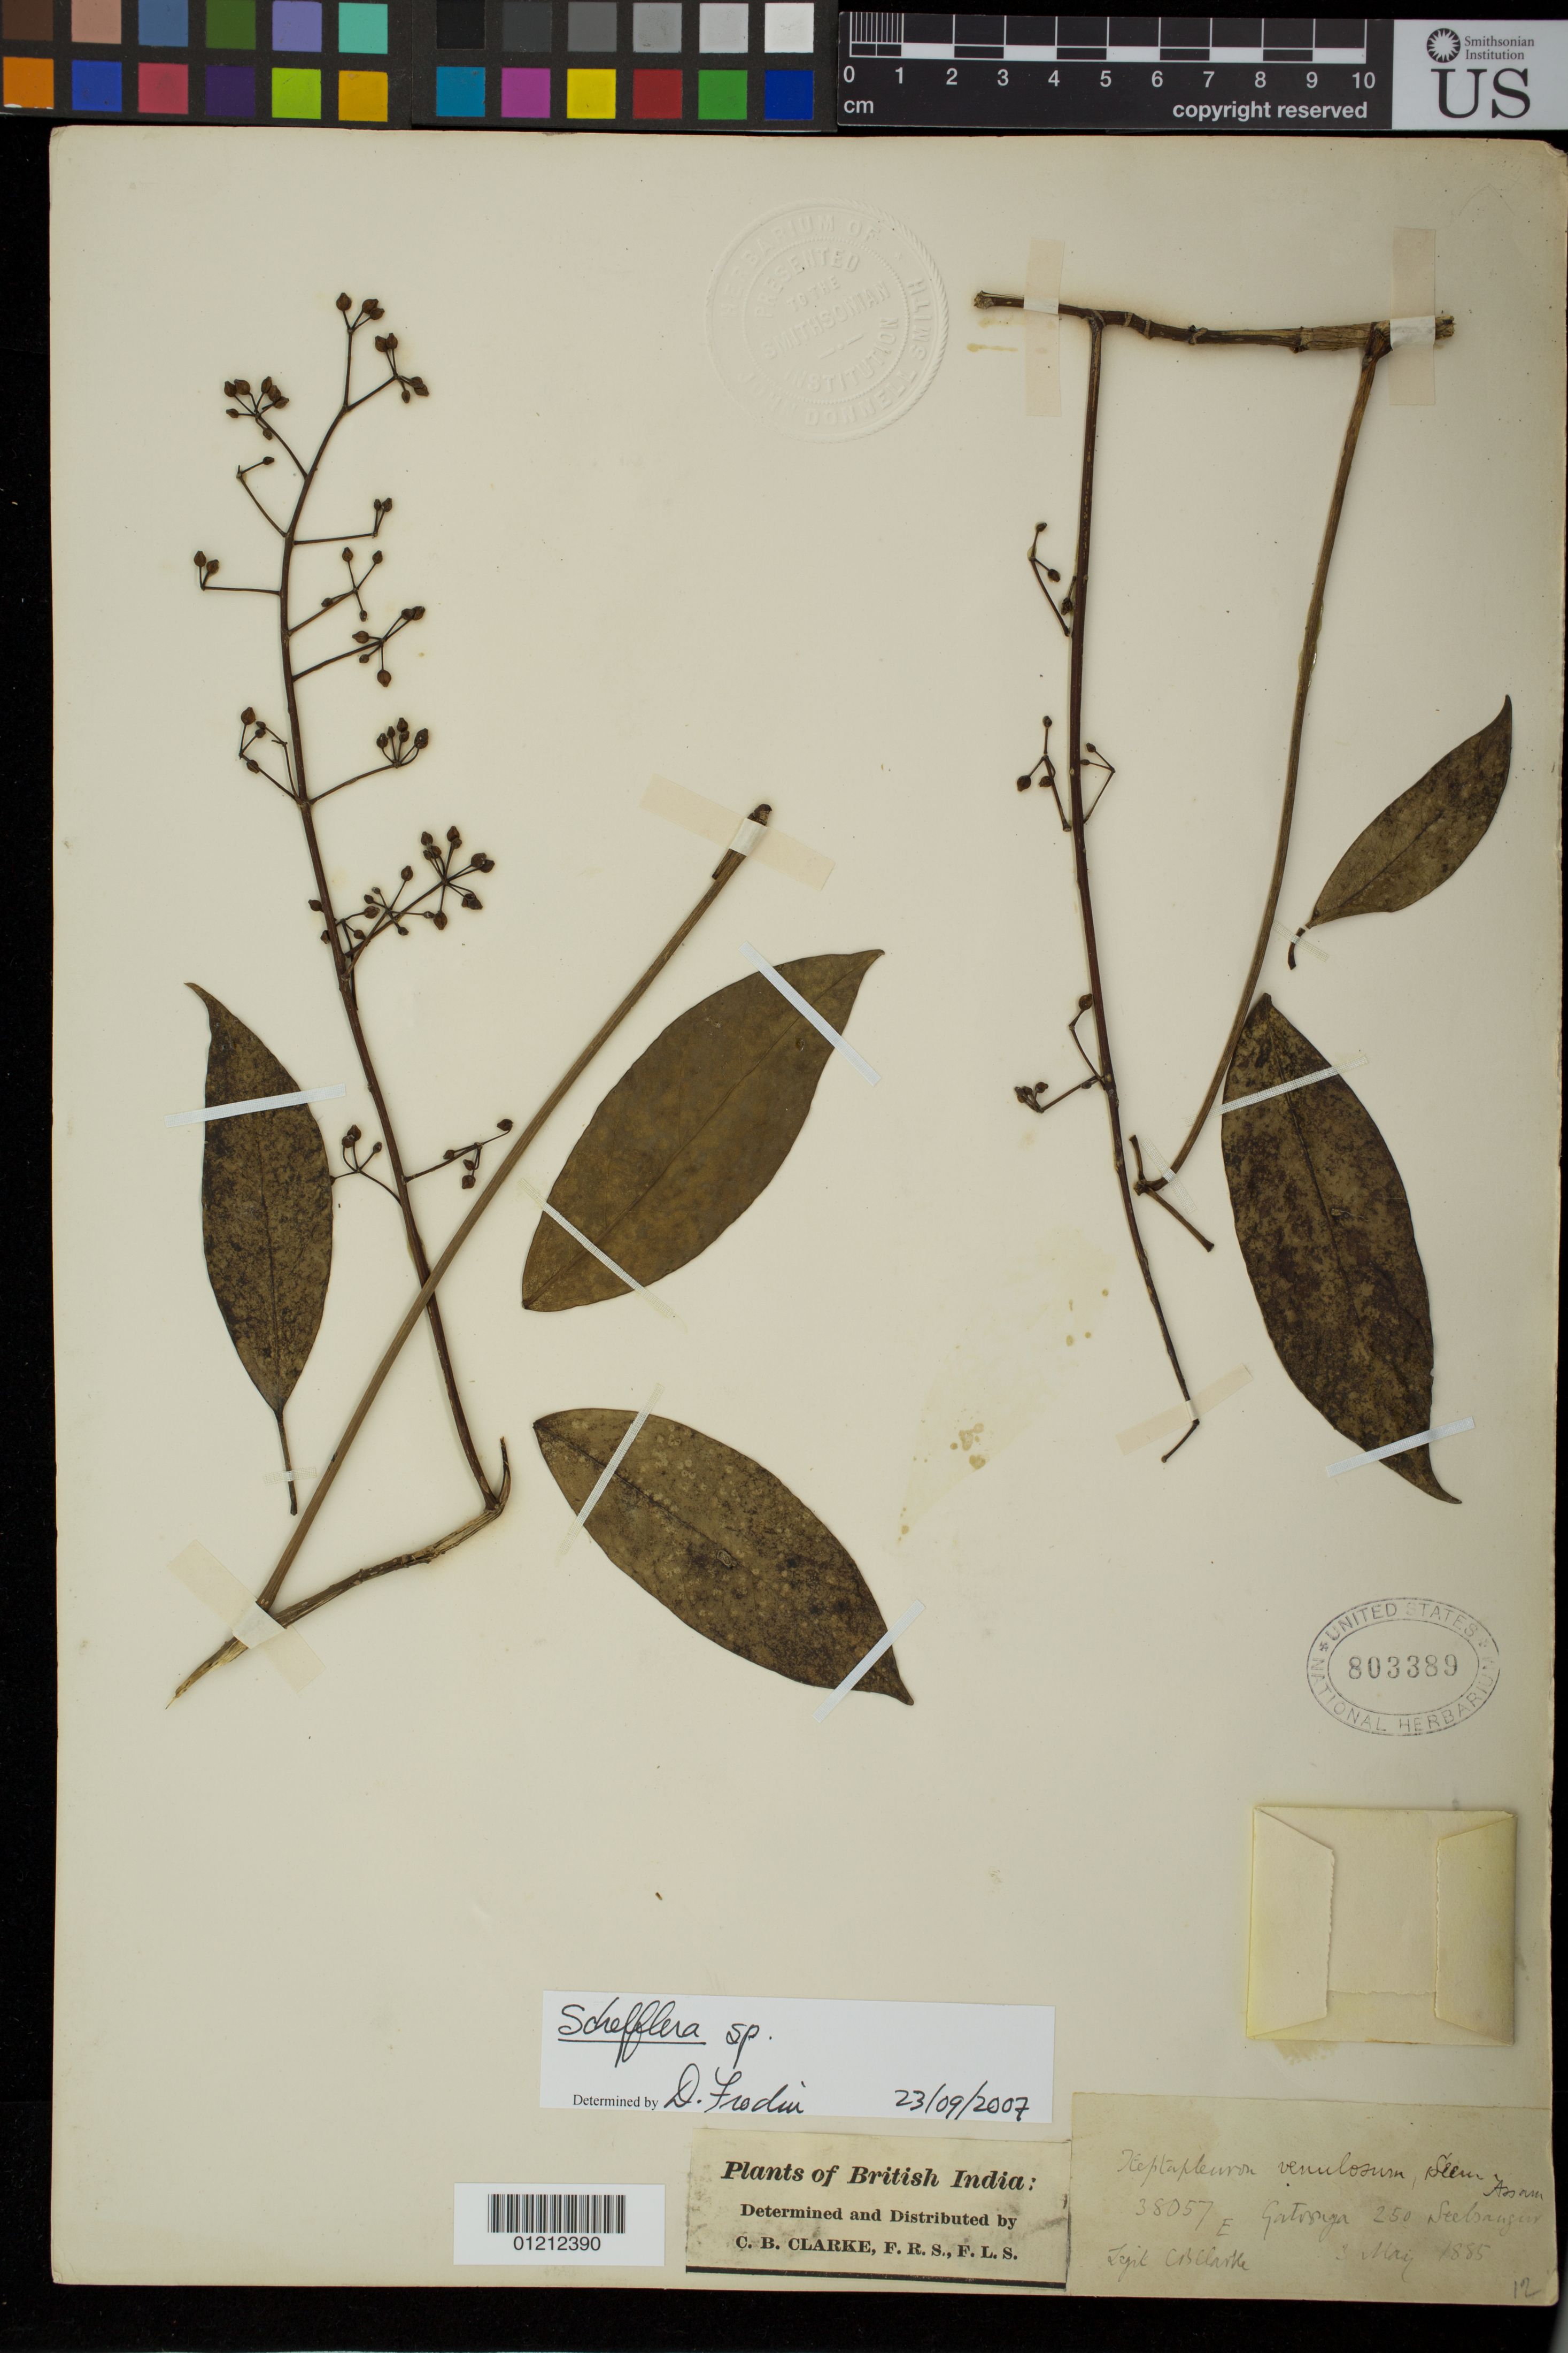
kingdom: Plantae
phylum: Tracheophyta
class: Magnoliopsida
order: Apiales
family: Araliaceae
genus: Schefflera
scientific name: Schefflera sp.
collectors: C. B. Clarke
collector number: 38057 E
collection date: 1885-05-03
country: India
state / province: Assam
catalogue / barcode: US 803389